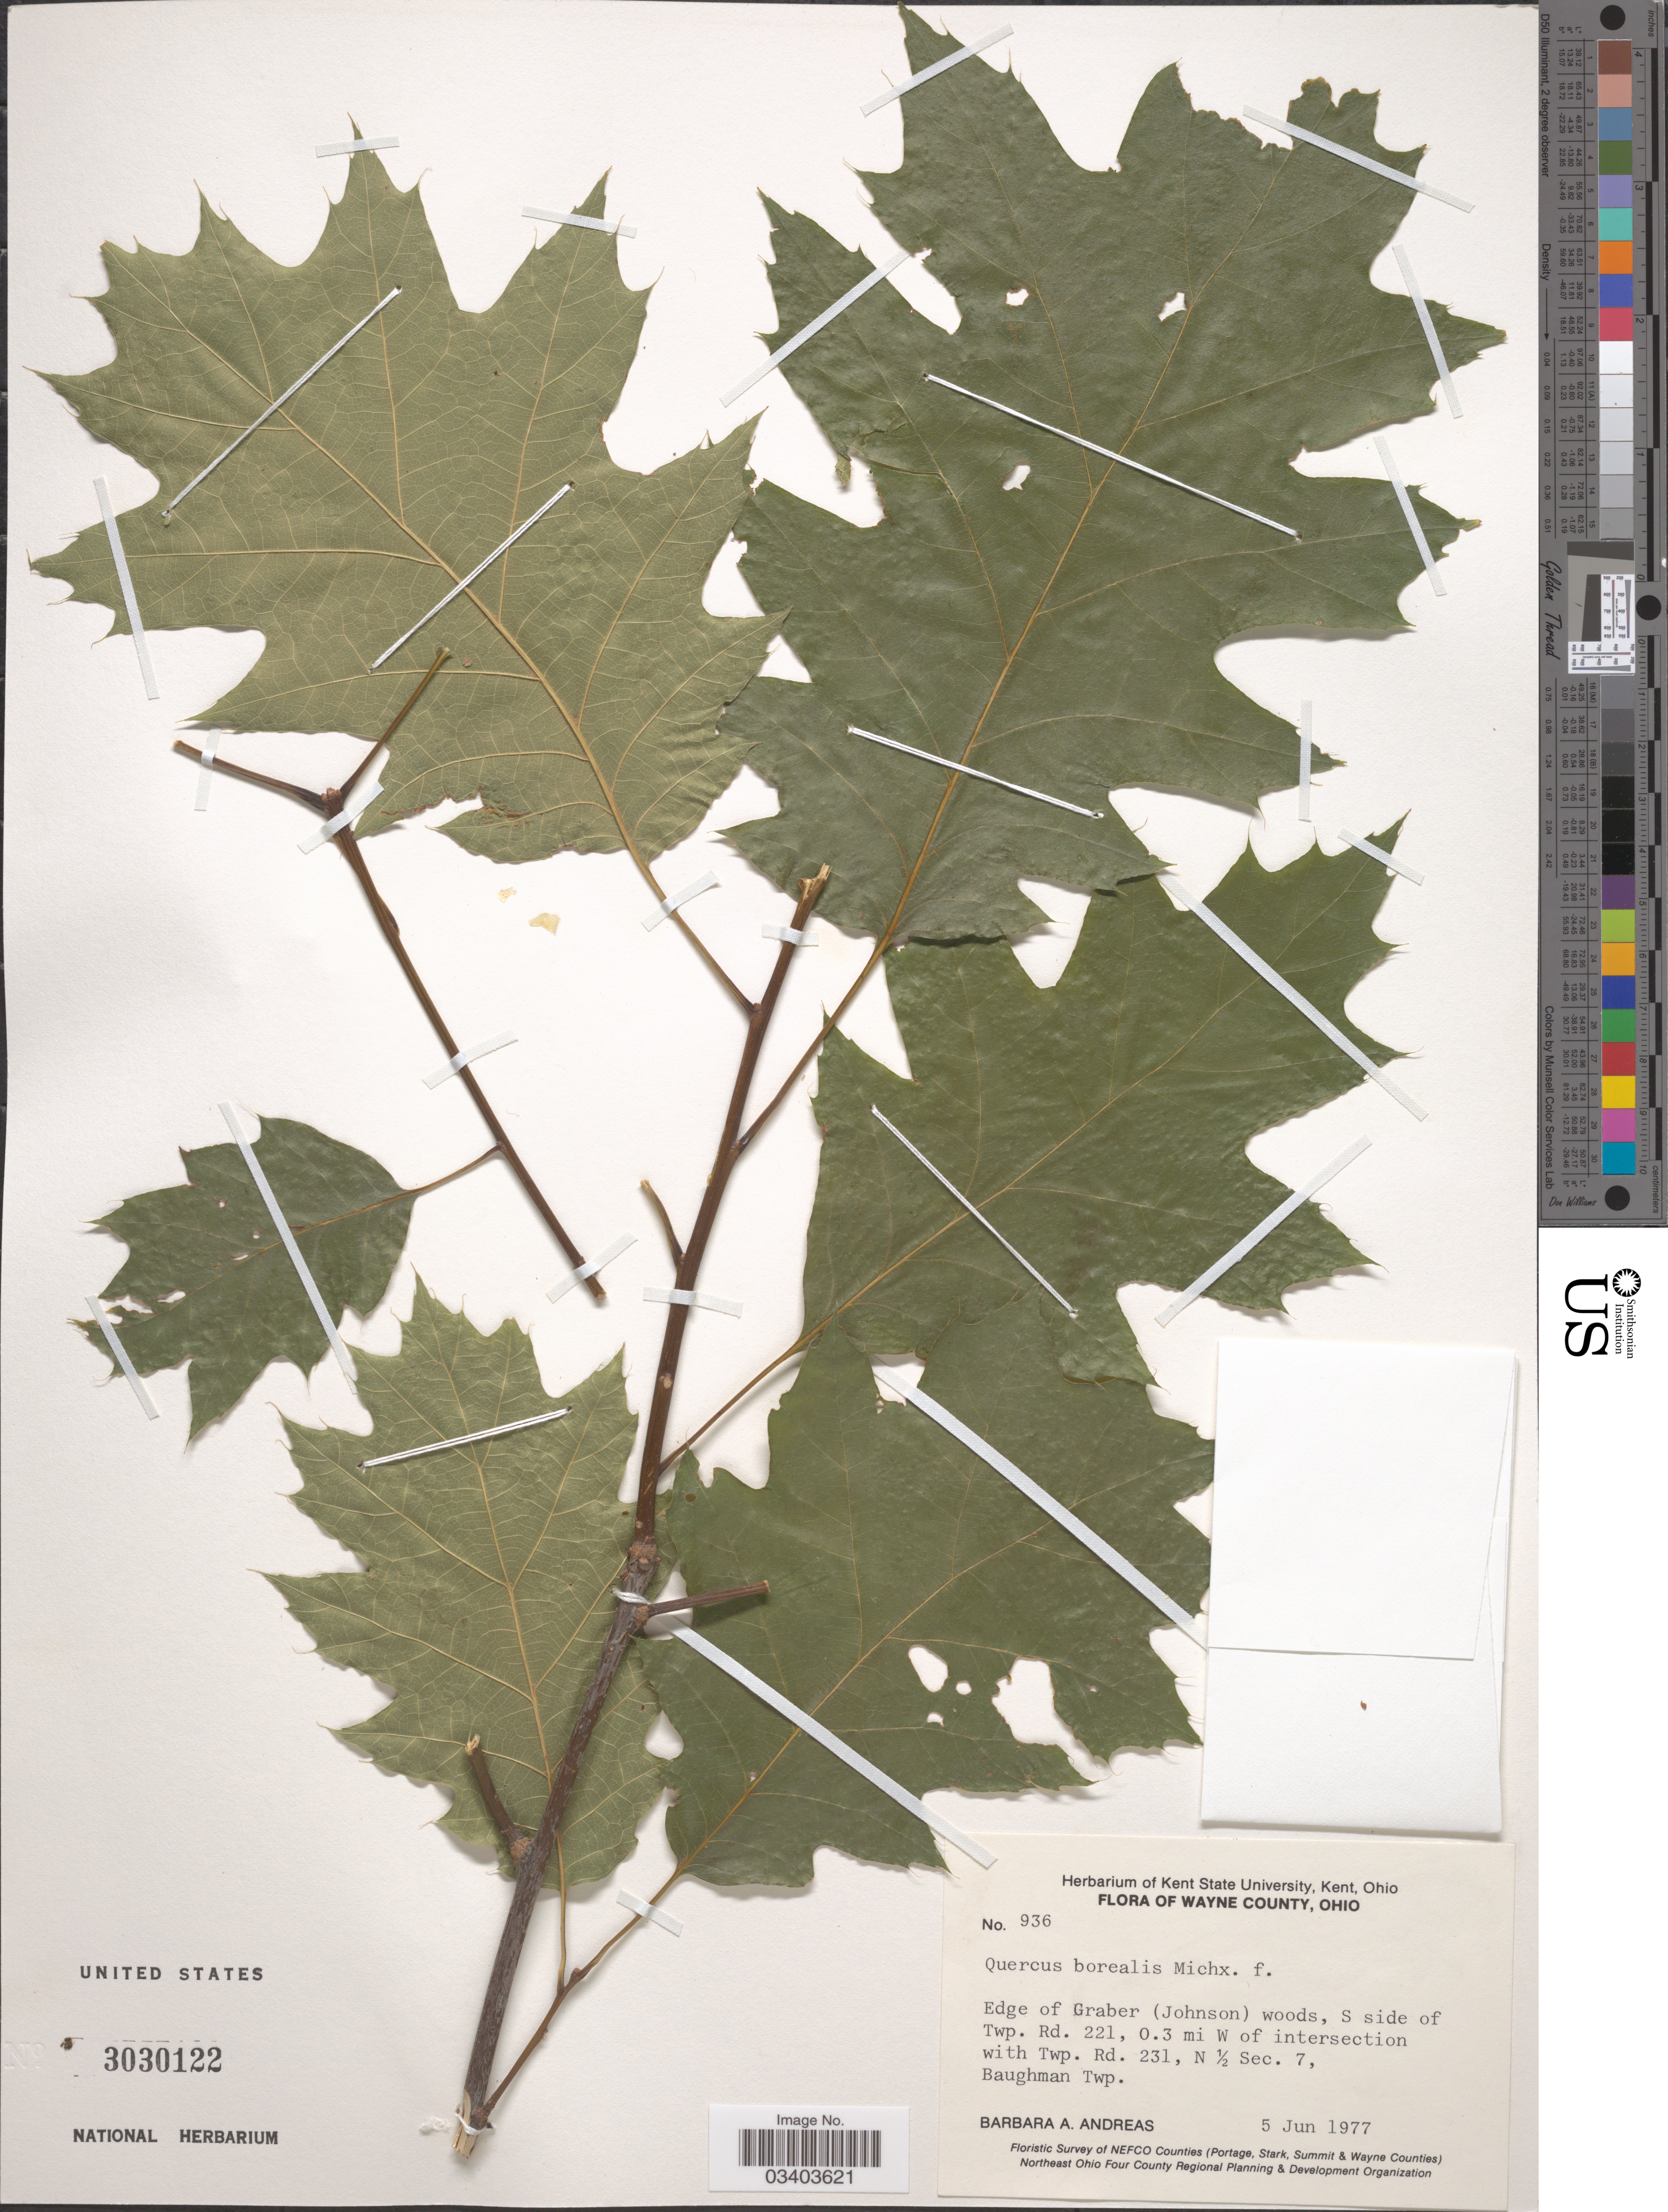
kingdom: Plantae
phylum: Tracheophyta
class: Magnoliopsida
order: Fagales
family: Fagaceae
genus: Quercus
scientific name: Quercus borealis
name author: F. Michx.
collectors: B. A. Andreas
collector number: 936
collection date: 1977-06-05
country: United States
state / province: Ohio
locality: Wayne County, Edge of Graber (Johnson) woods, S side of Twp. Rd. 221, 0.3 mi W of intersection with Twp. Rd. 231, N ½ Sec. 7, Baughman Twp.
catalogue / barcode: US 3030122